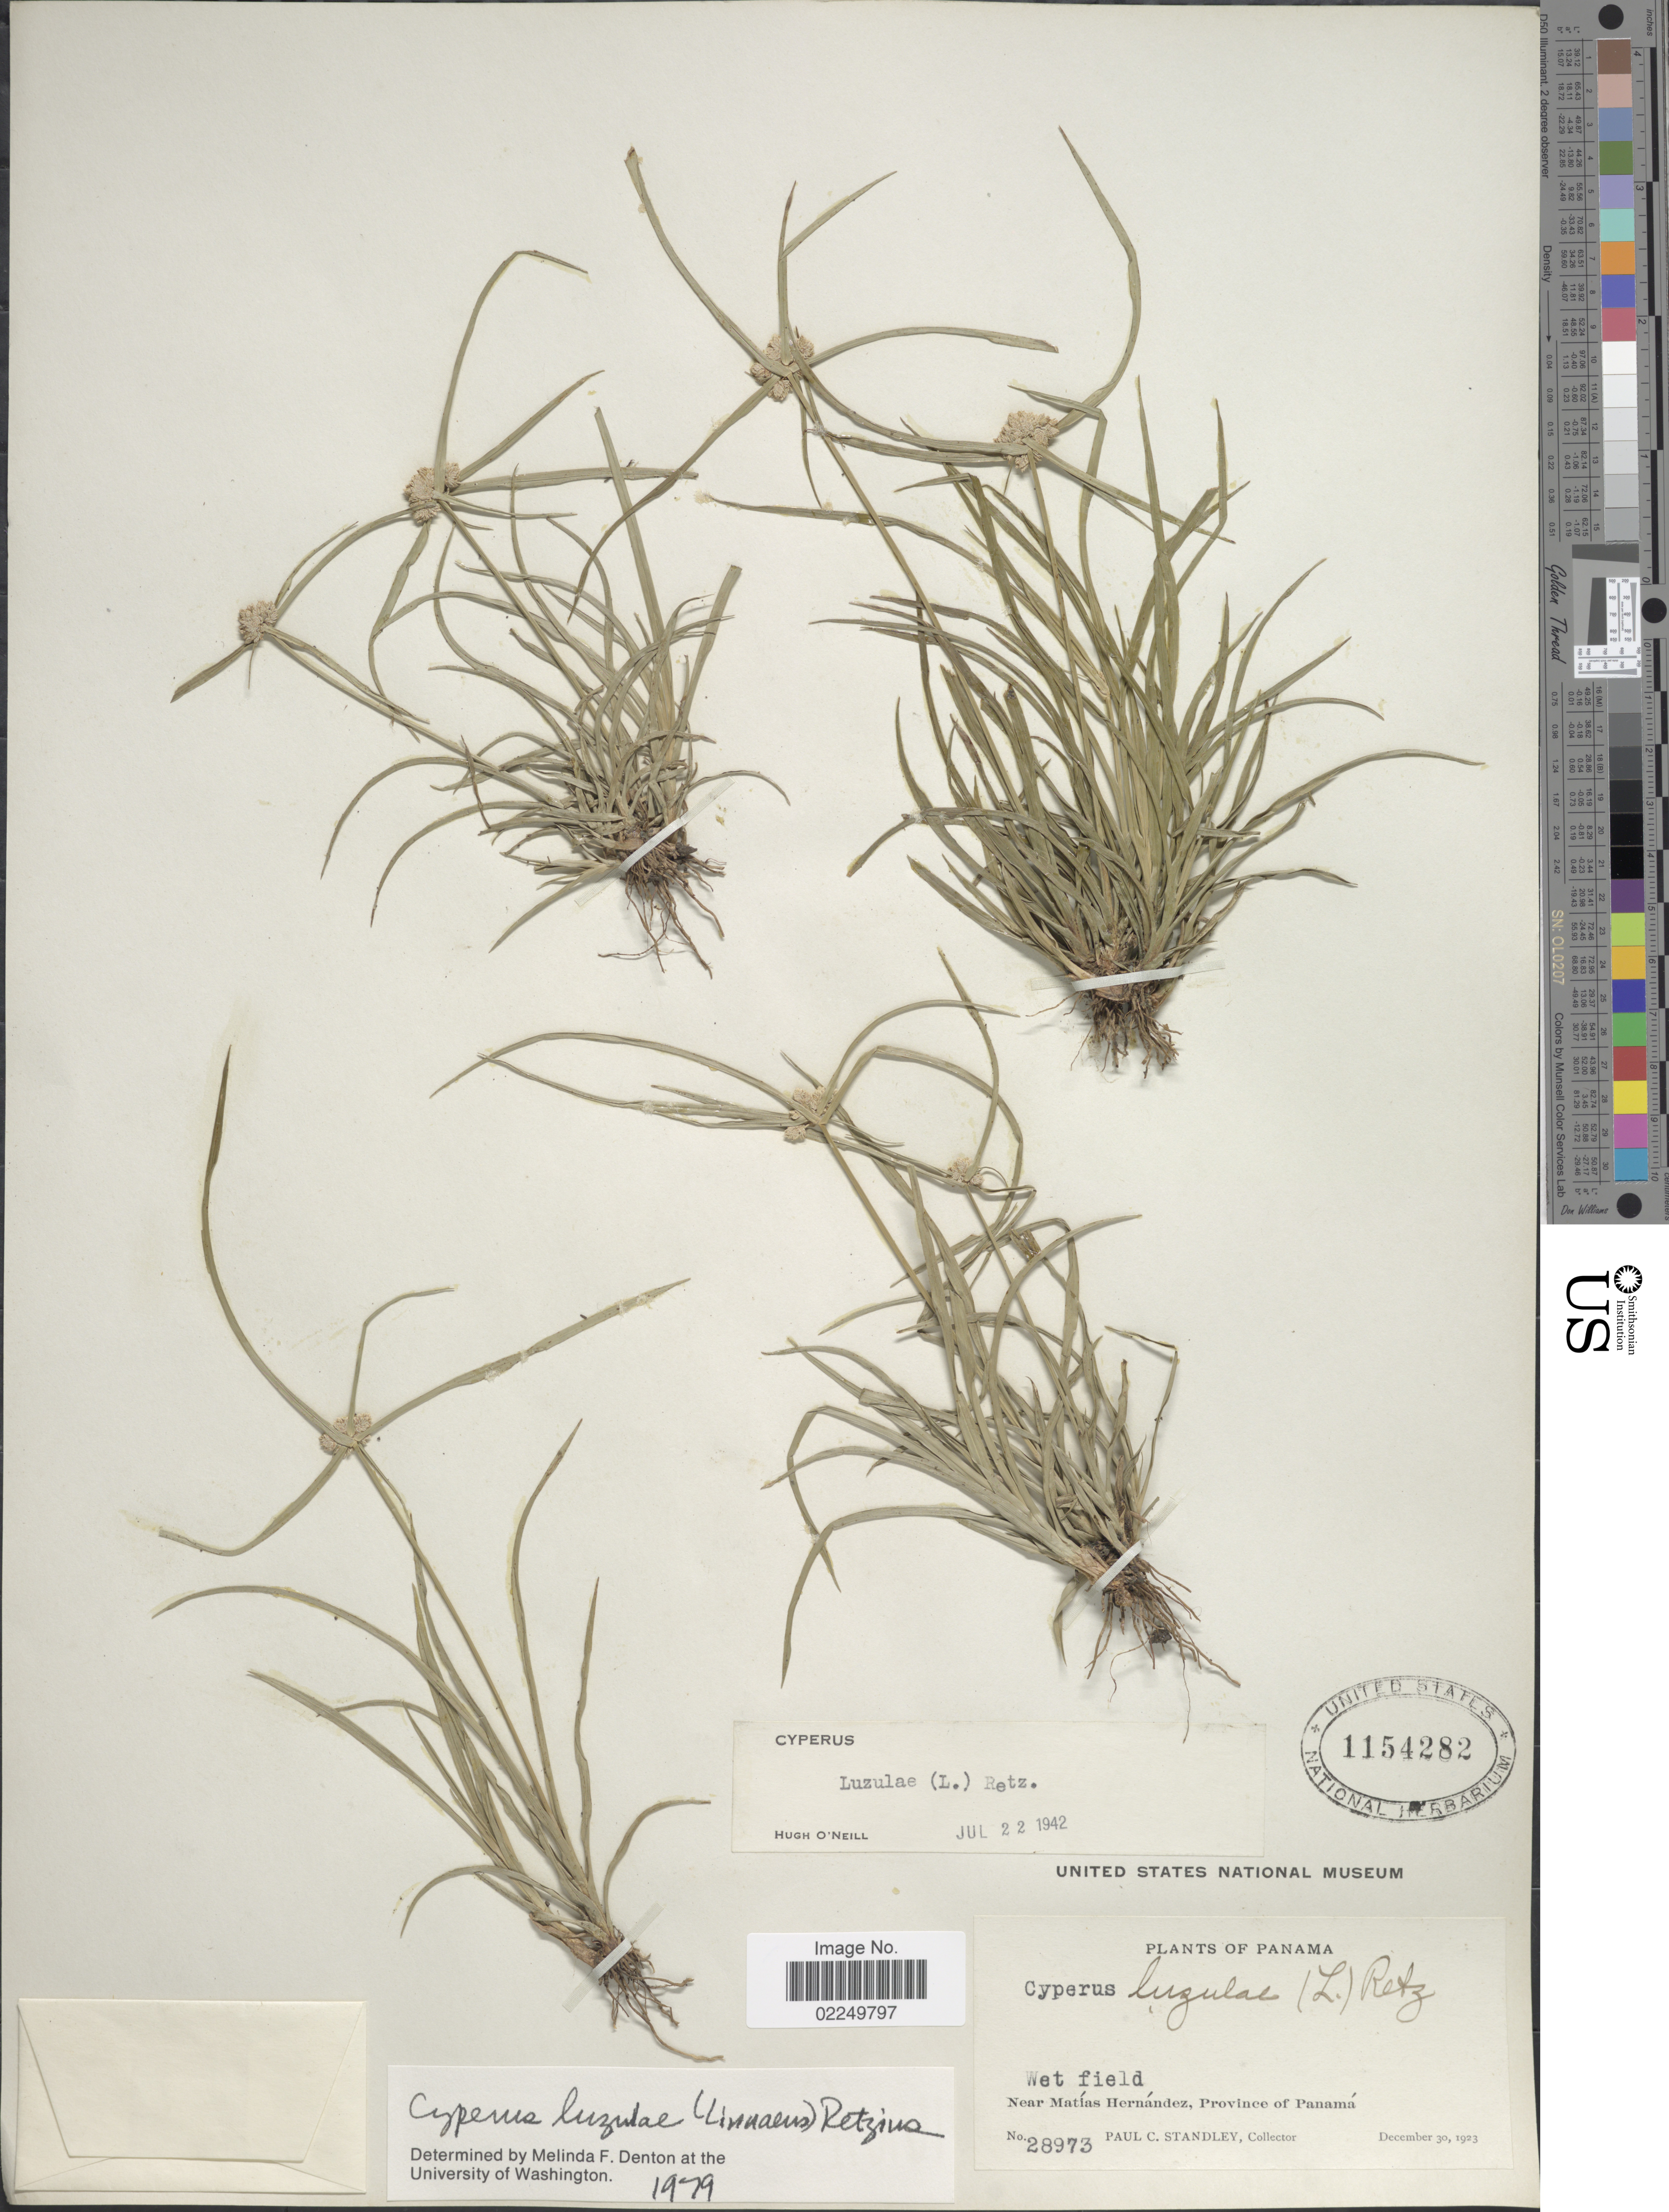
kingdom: Plantae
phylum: Tracheophyta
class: Liliopsida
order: Poales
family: Cyperaceae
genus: Cyperus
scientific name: Cyperus luzulae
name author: (L.) Rottb. ex Retz.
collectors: P. C. Standley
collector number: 28973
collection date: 1923-12-30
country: Panama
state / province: Panamá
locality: Near Matias Hernandez, Province of Panama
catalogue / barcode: US 1154282